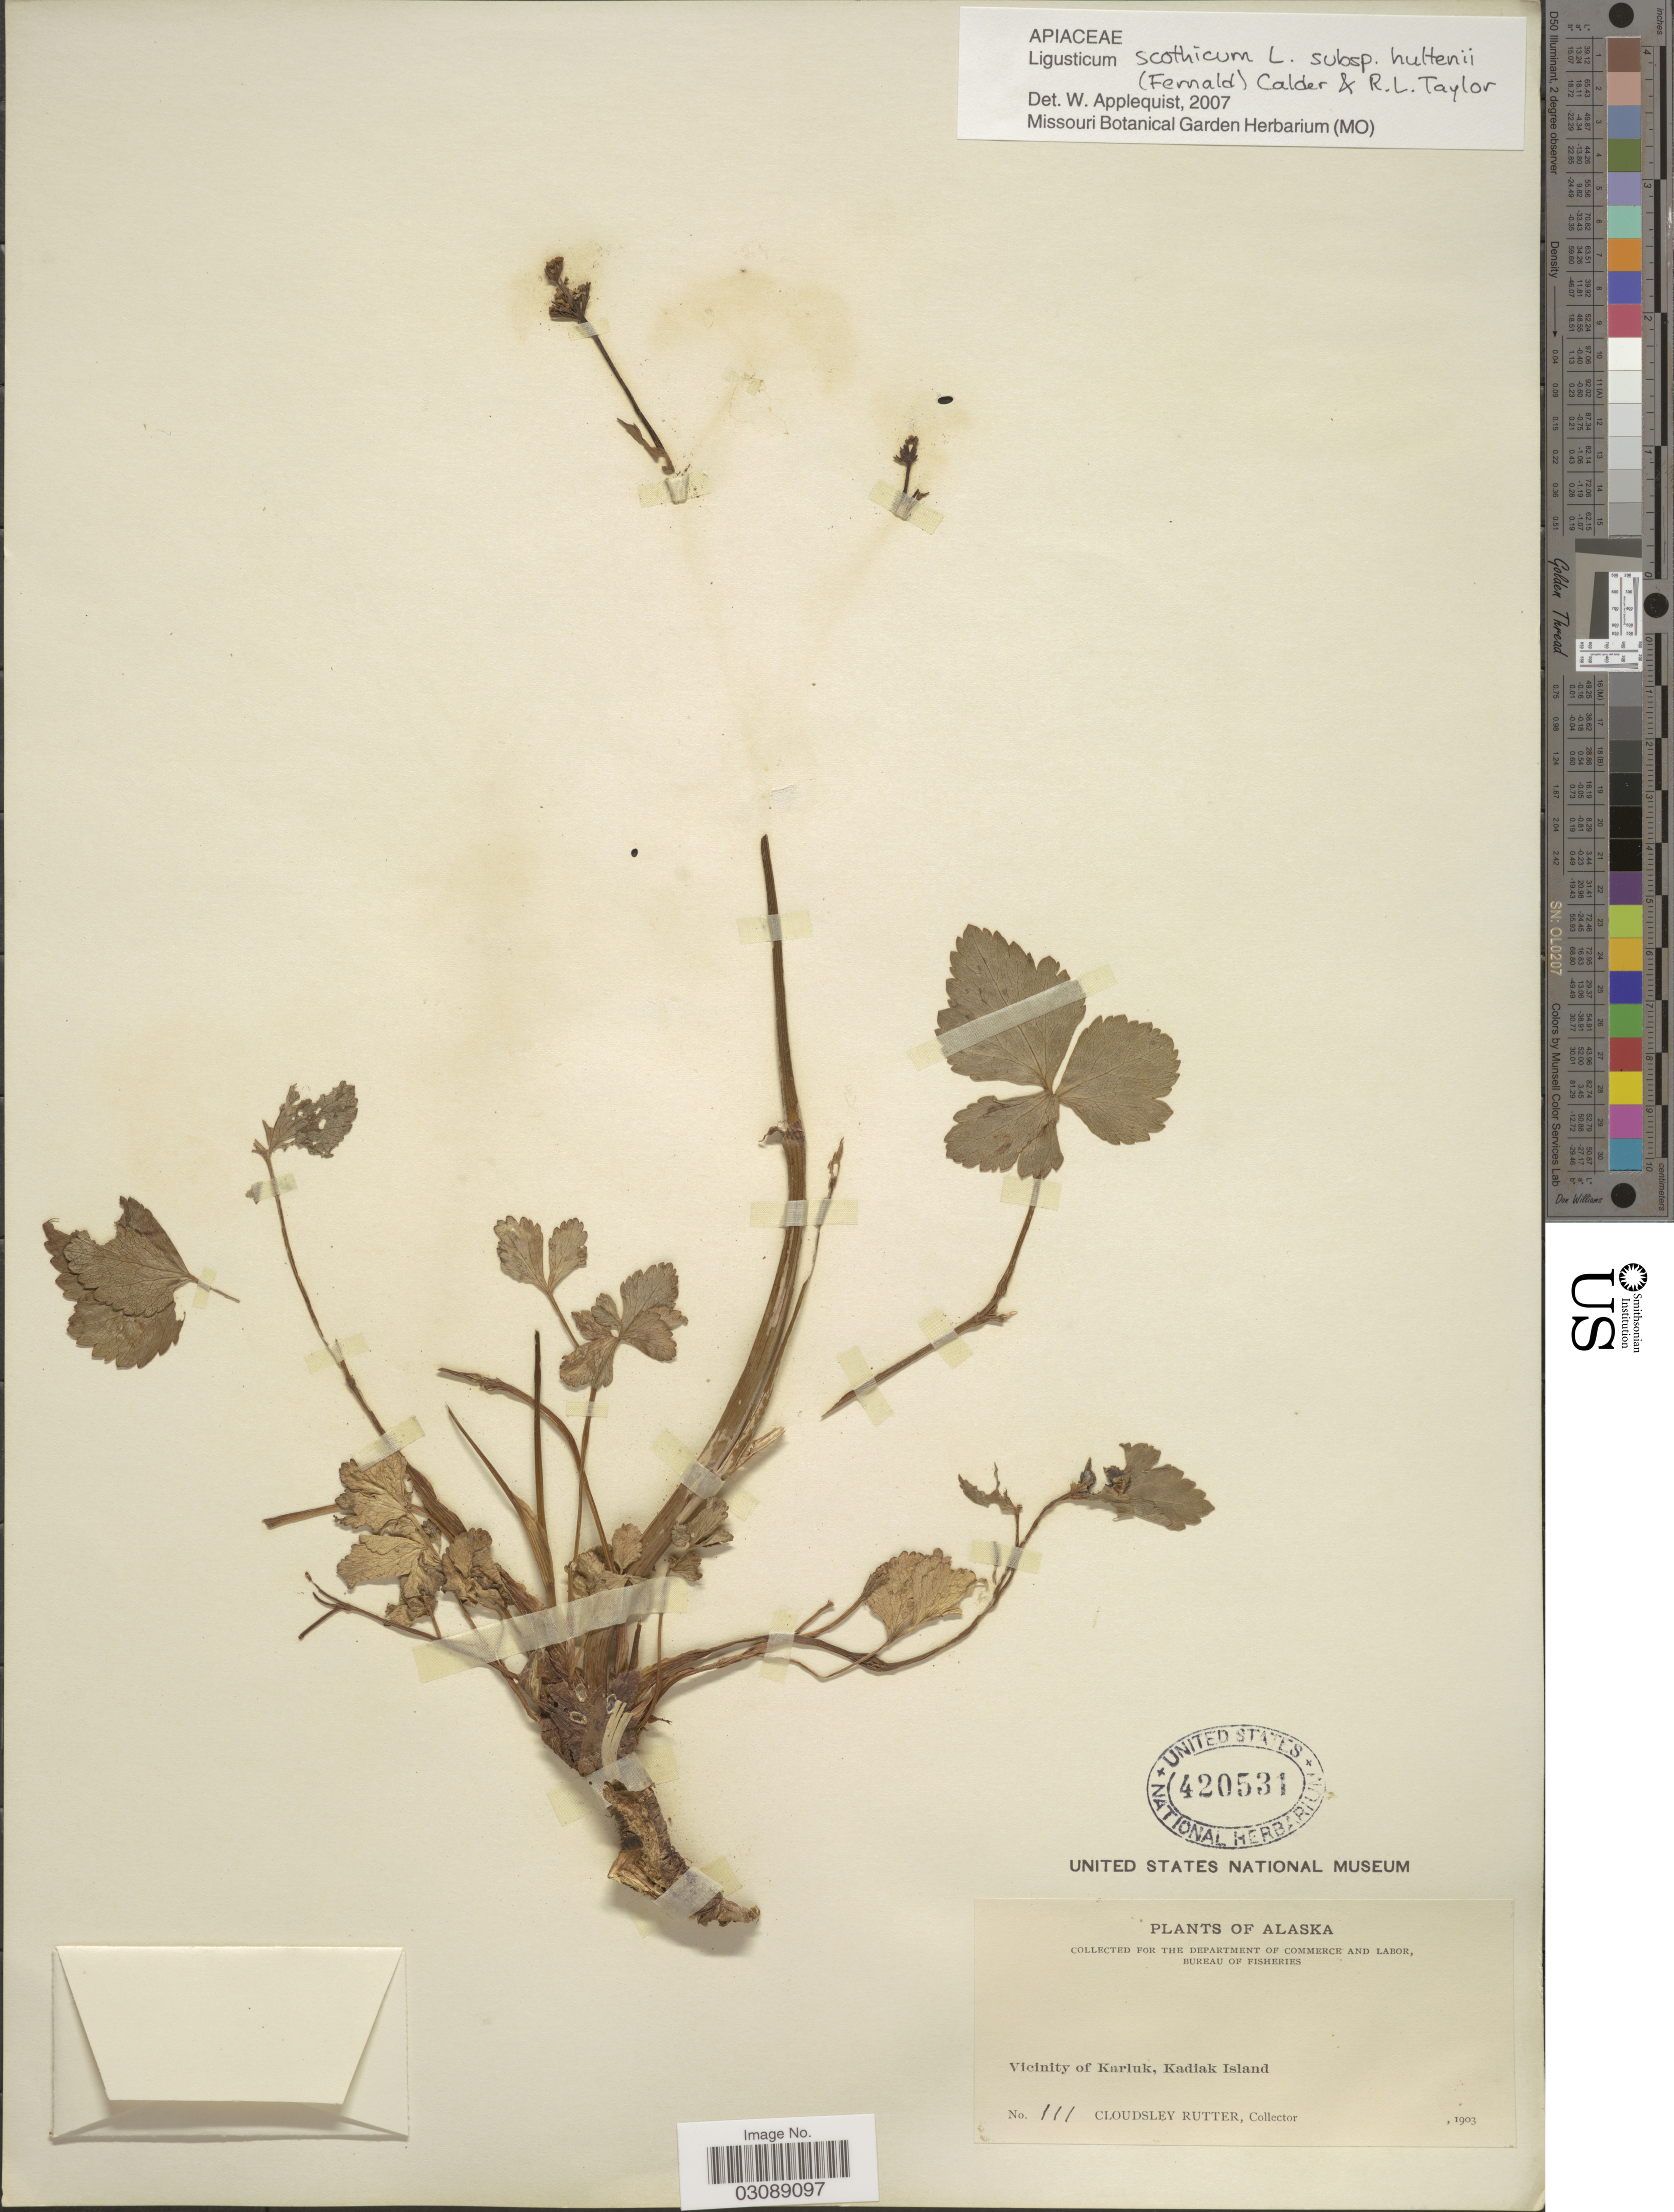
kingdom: Plantae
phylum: Tracheophyta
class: Magnoliopsida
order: Apiales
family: Apiaceae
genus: Ligusticum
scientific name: Ligusticum scoticum subsp. hultenii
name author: (Fernald) Calder & Roy L. Taylor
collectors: C. Rutter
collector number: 111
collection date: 1903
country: United States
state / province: Alaska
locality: Vicinity of Karluk, Kadiak Island.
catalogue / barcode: US 420531